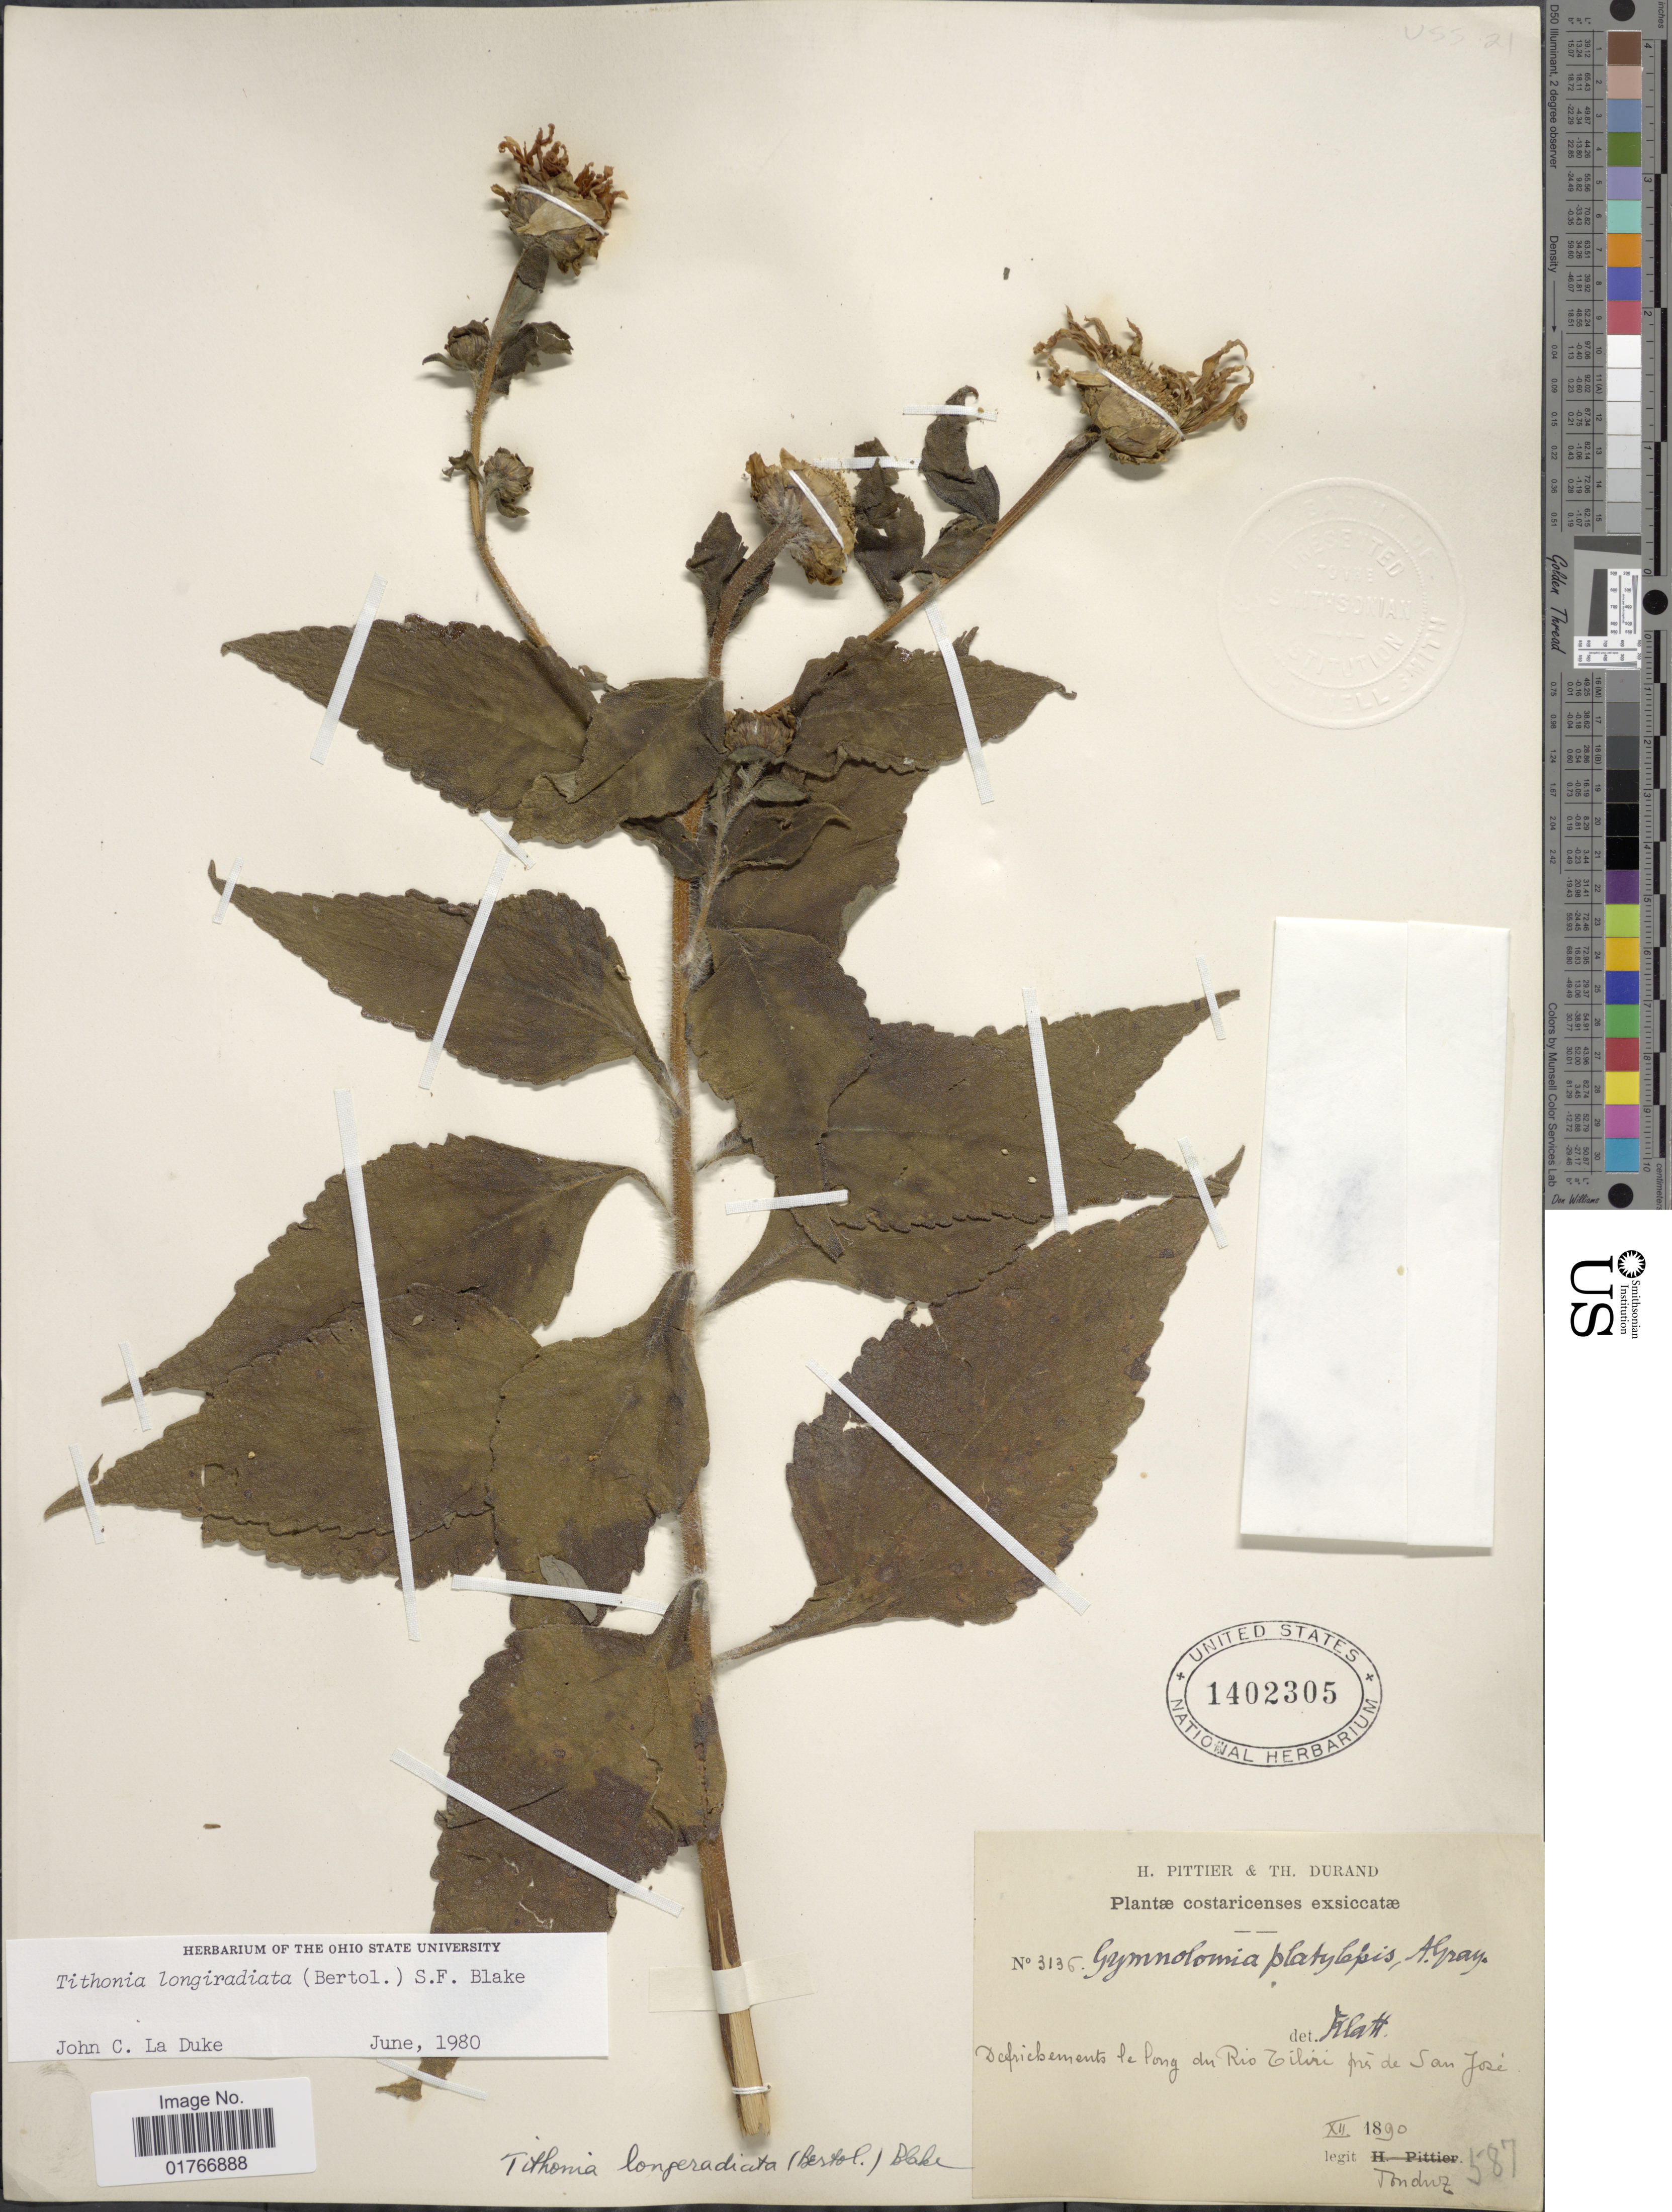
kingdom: Plantae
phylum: Tracheophyta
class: Magnoliopsida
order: Asterales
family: Asteraceae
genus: Tithonia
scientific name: Tithonia longiradiata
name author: (Bertol.) S.F. Blake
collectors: A. Tonduz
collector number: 3136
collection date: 1890-12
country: Costa Rica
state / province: San José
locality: Defrichements le long du Rio Tiliri pres de San José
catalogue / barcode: US 1402305